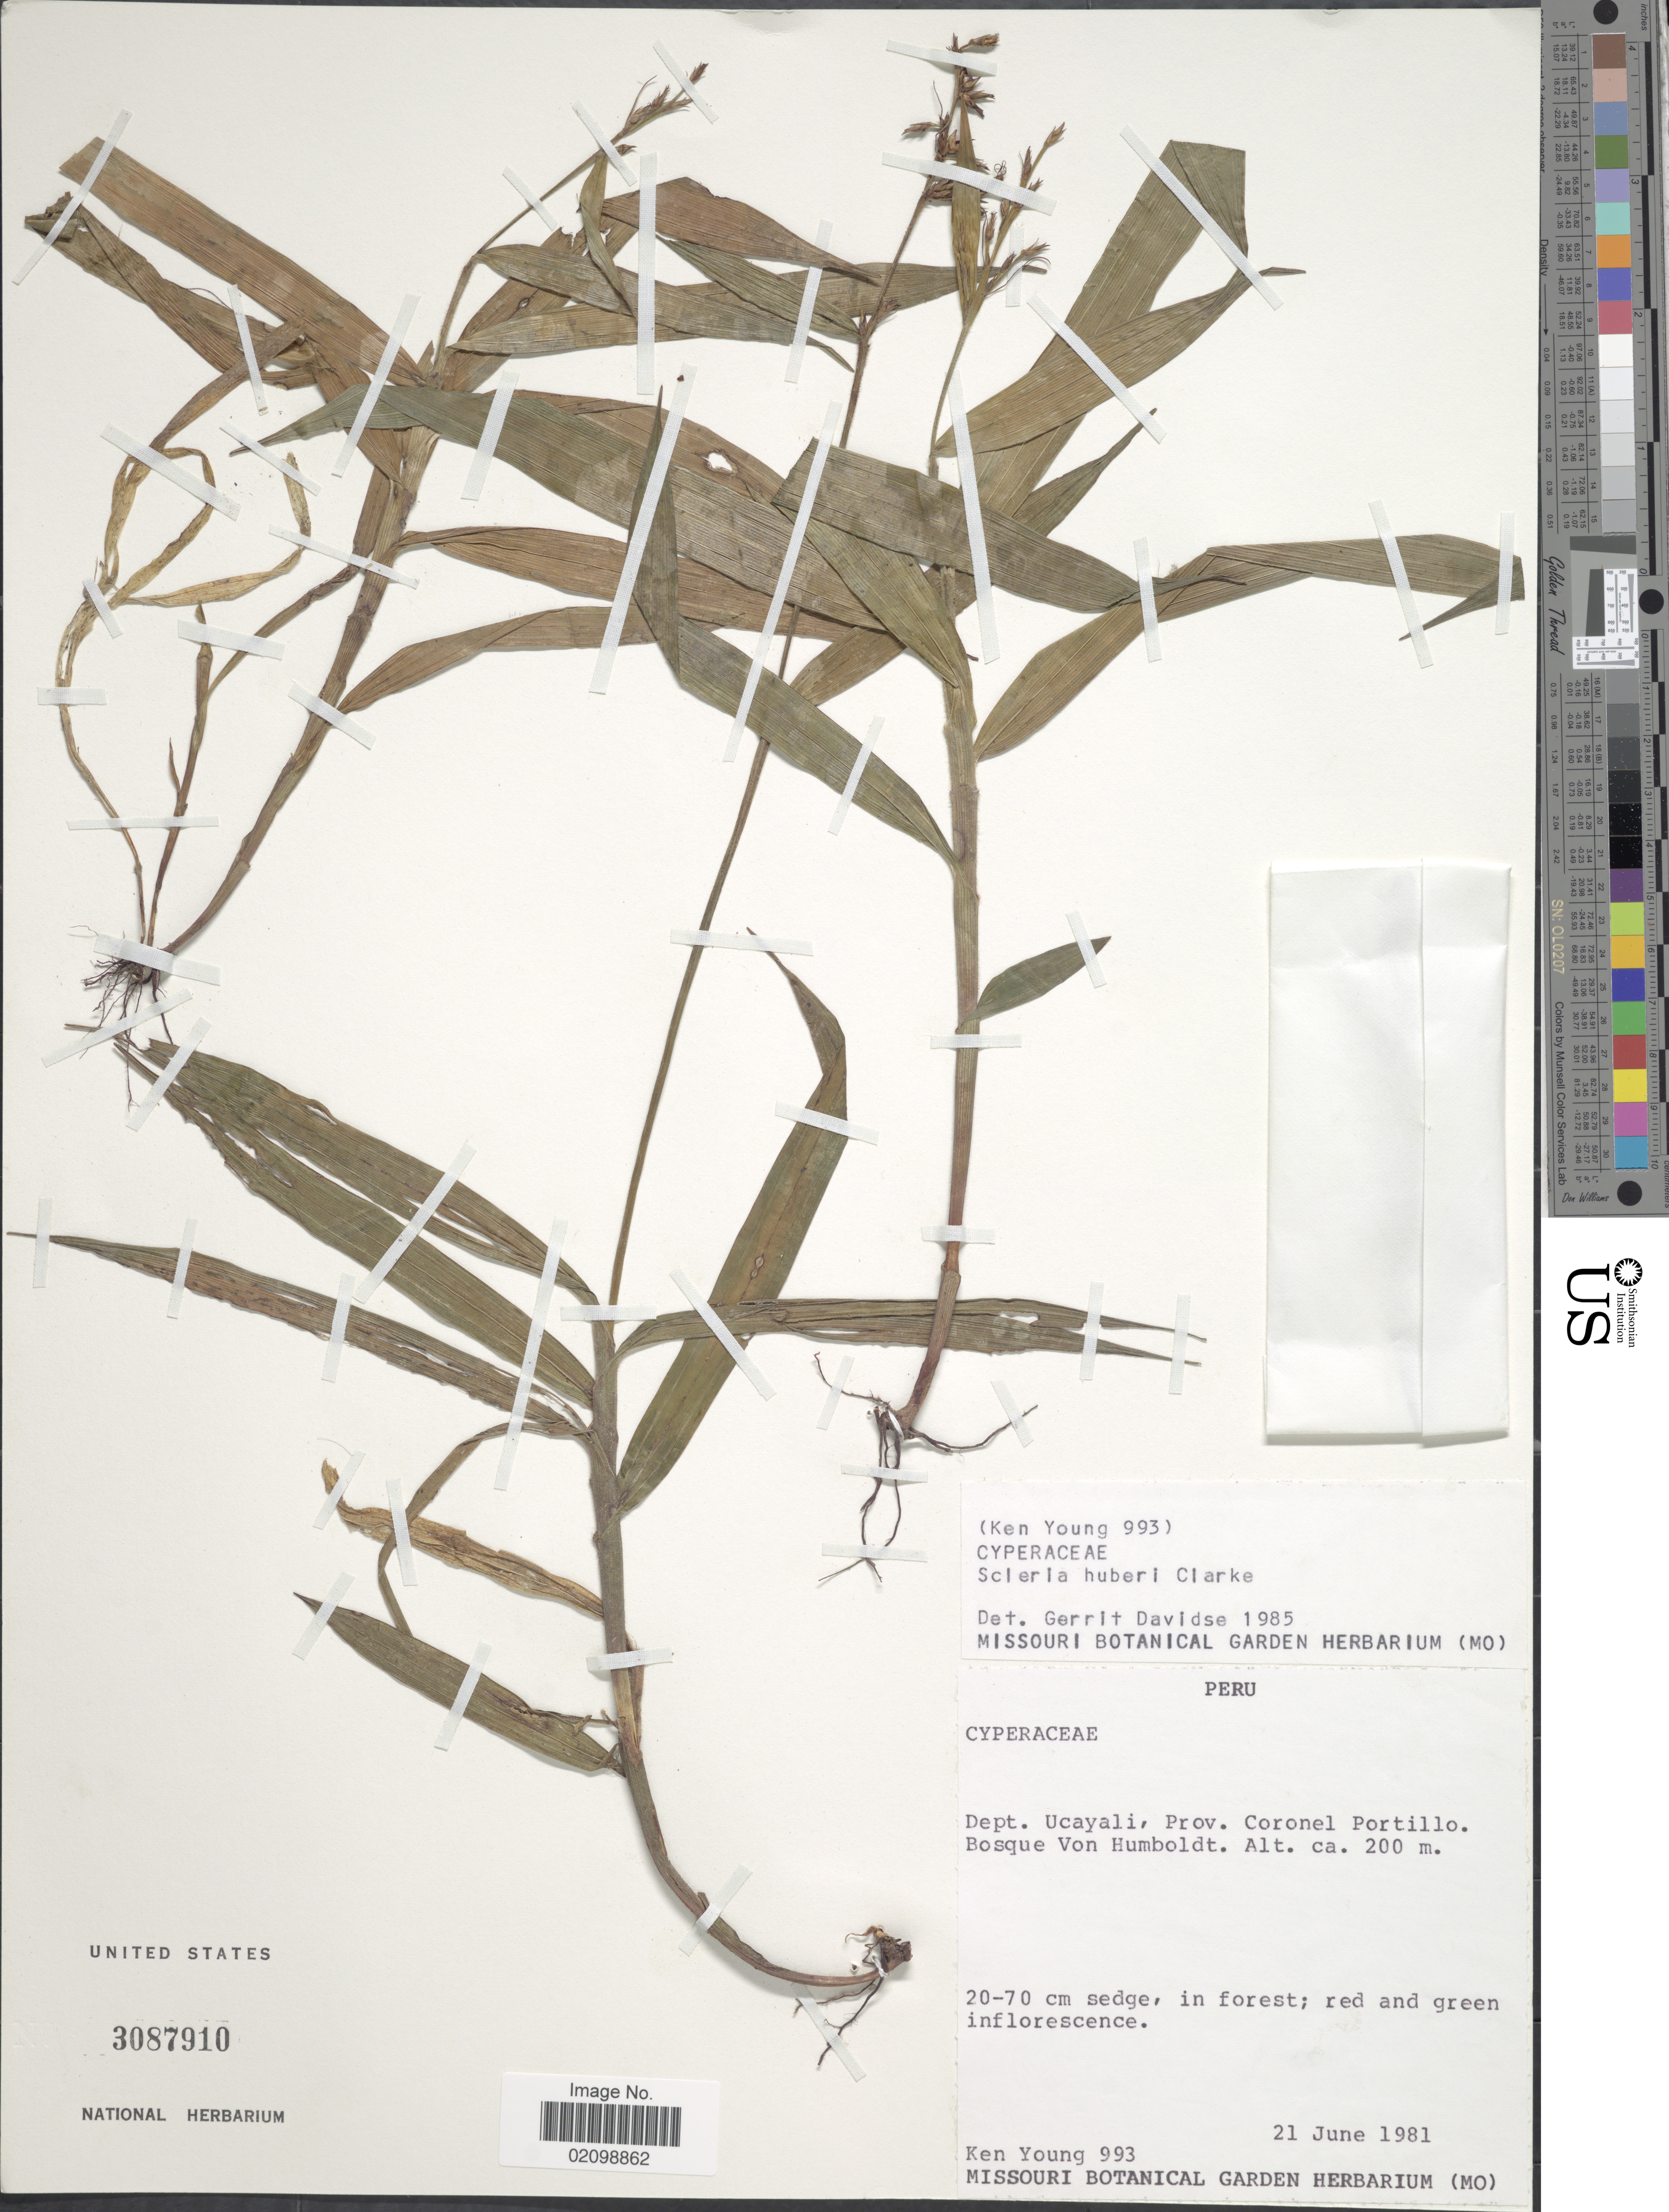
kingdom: Plantae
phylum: Tracheophyta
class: Liliopsida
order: Poales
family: Cyperaceae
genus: Scleria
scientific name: Scleria huberi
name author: C.B. Clarke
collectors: K. Young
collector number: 993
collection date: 1981-06-21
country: Peru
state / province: Ucayali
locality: Dept. Ucayali, Prov. Coronel Portillo, Bosque Von Humboldt.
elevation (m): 200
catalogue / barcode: US 3087910